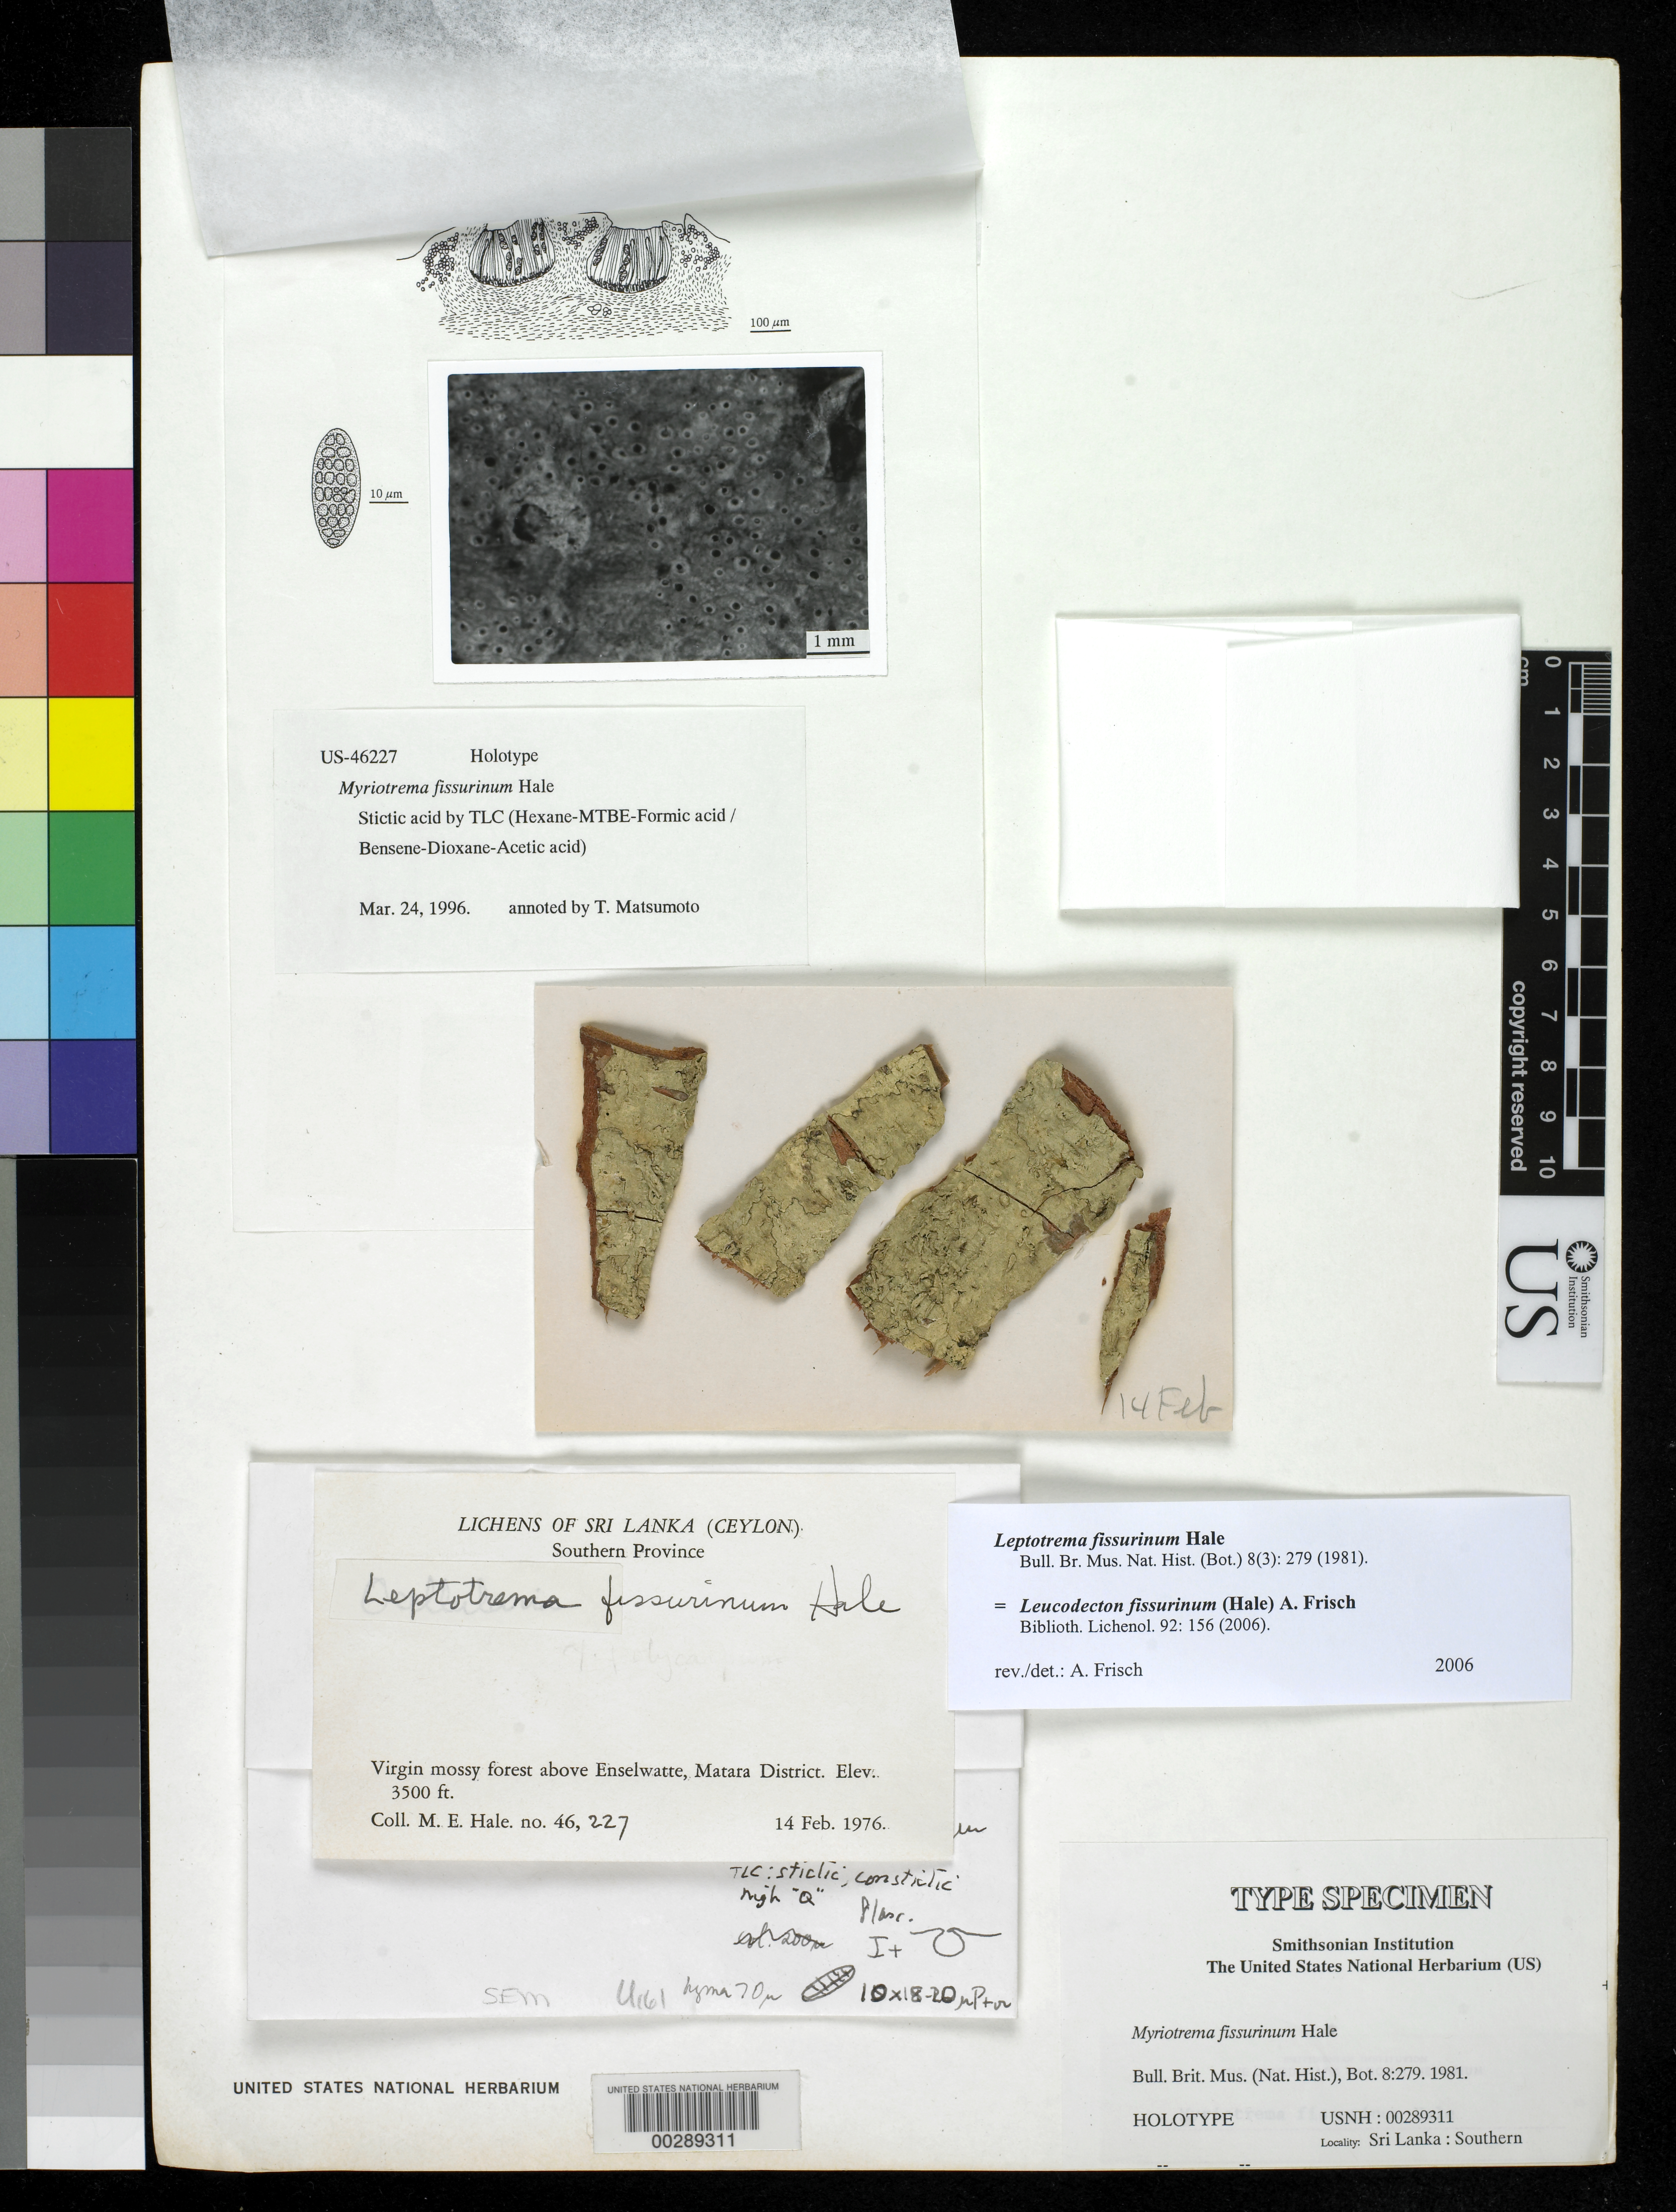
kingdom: Fungi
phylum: Ascomycota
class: Lecanoromycetes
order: Ostropales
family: Graphidaceae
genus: Myriotrema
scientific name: Myriotrema fissurinum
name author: Hale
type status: Holotype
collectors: M. Hale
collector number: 46227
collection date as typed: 14 Feb 1976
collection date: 1976-02-14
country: Sri Lanka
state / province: Southern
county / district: Matara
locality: Virgin mossy forest above Enselwatte.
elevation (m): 1067